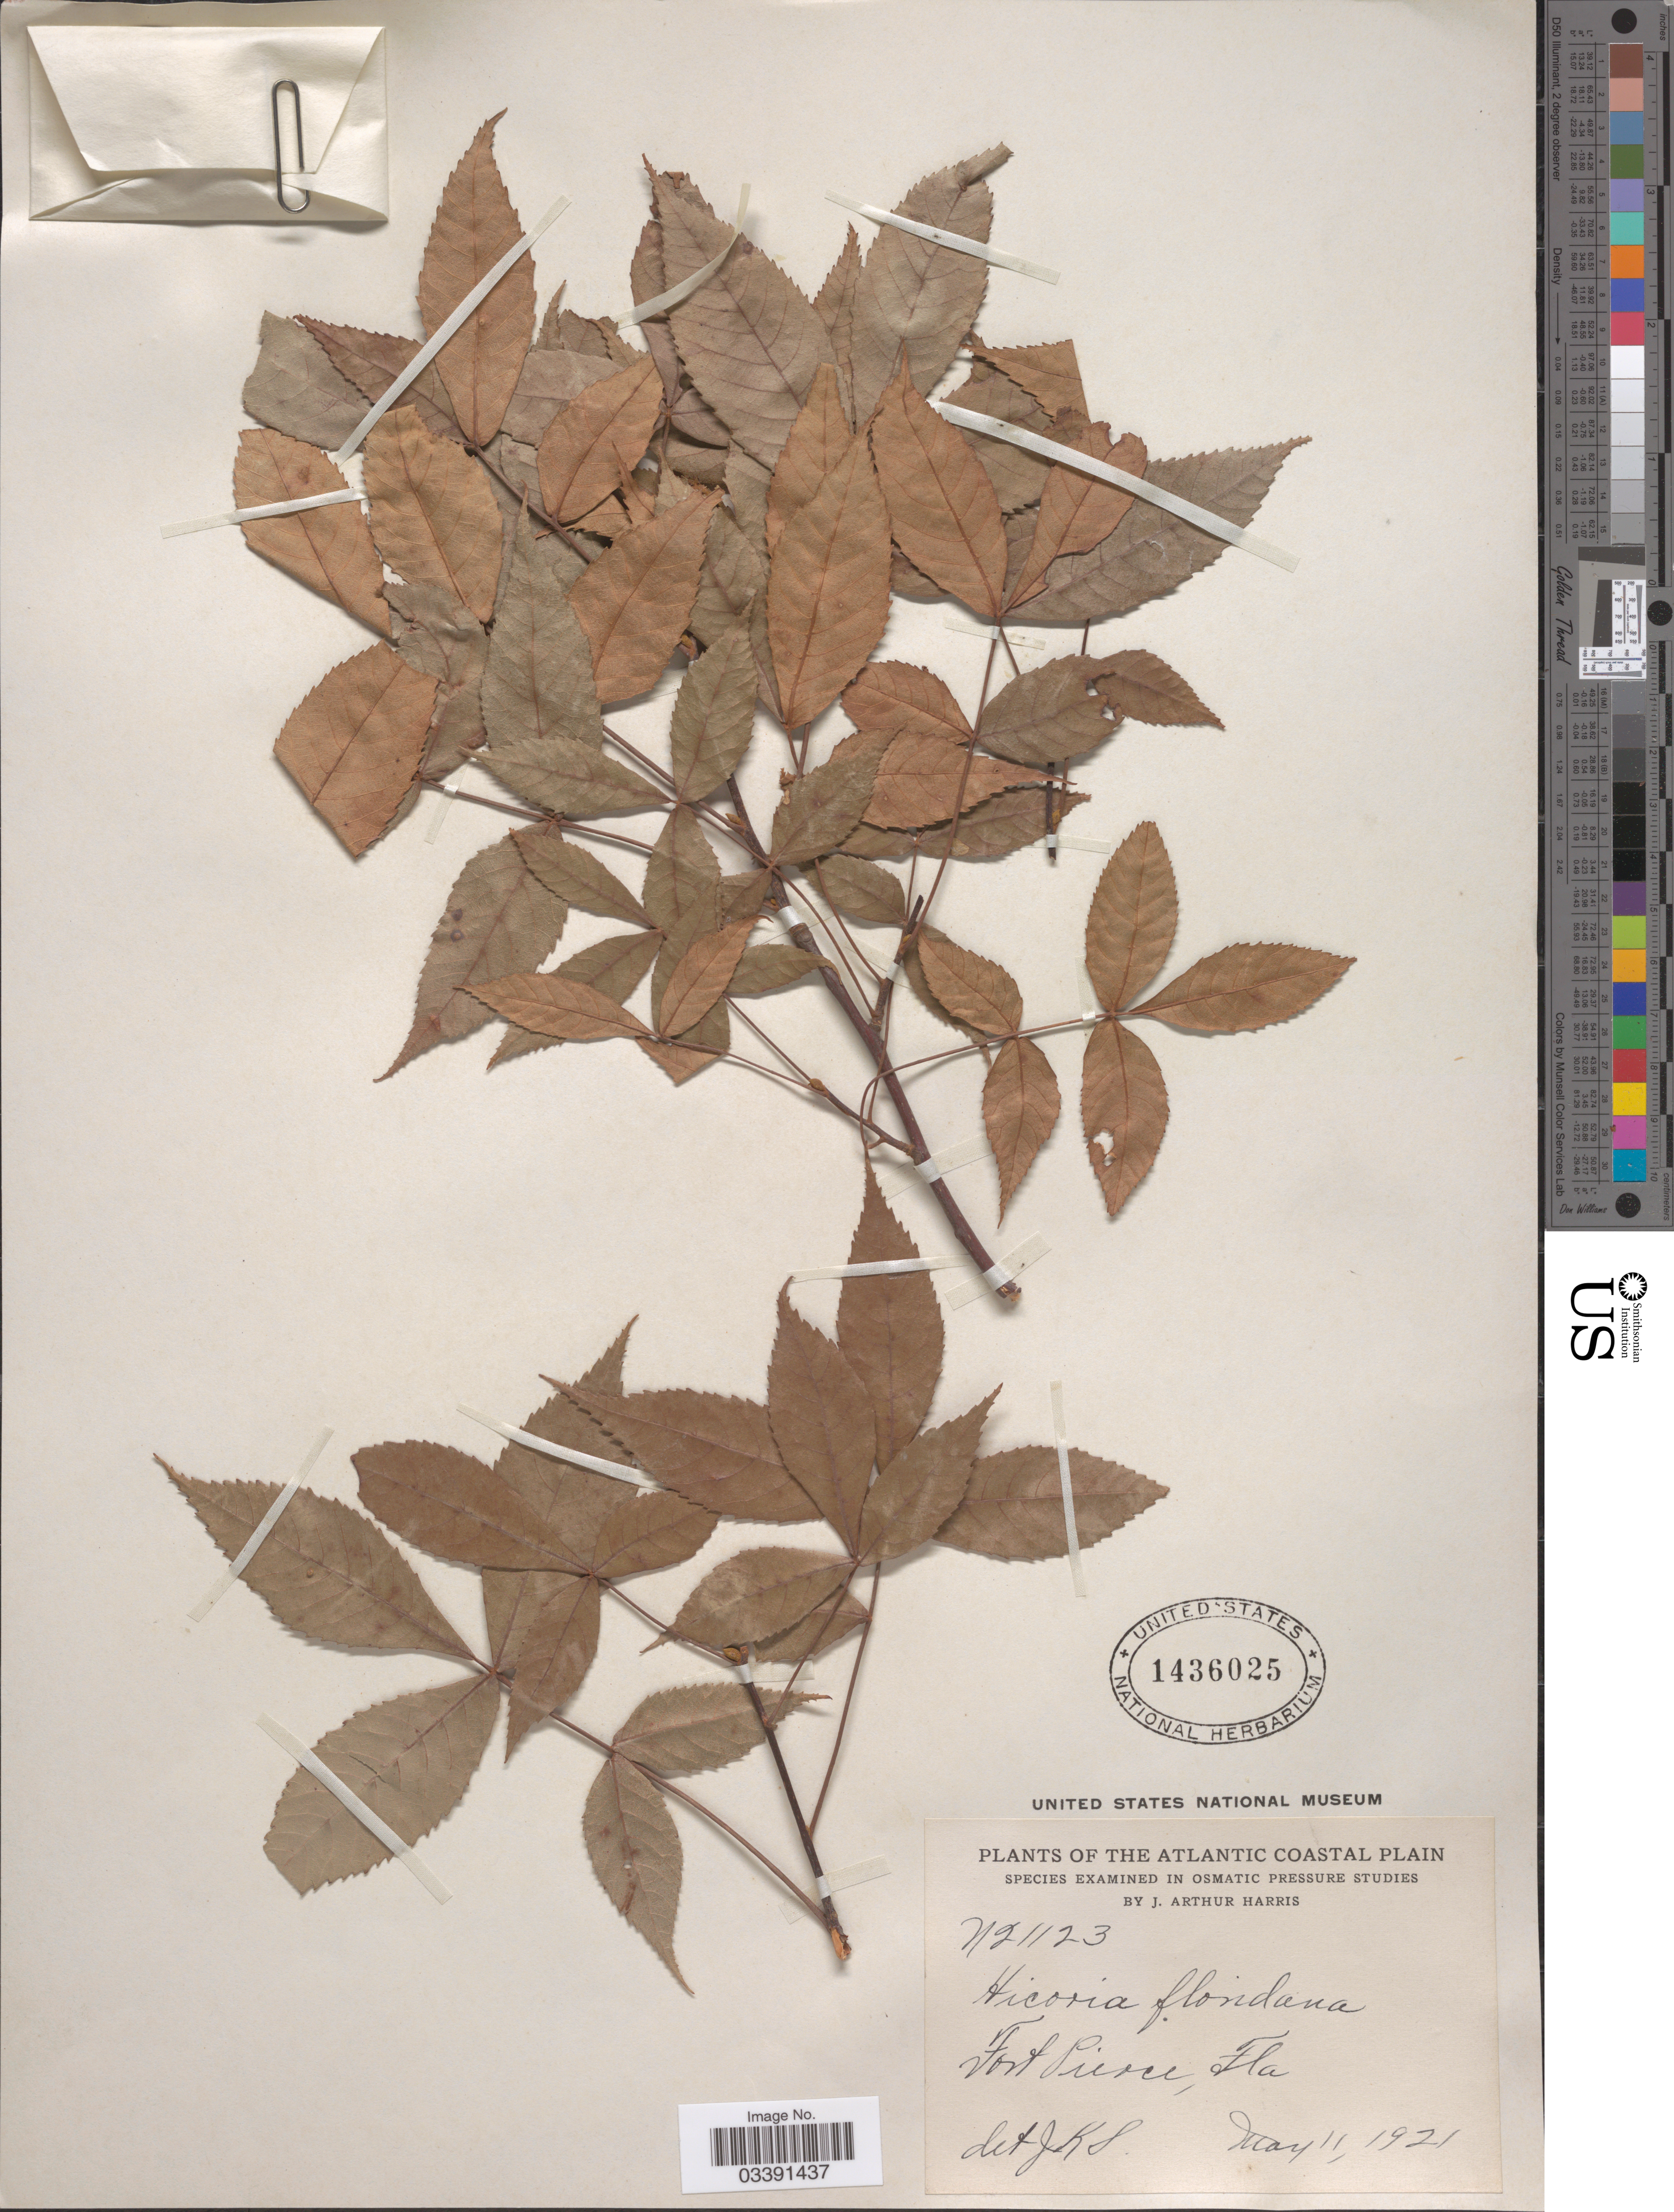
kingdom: Plantae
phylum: Tracheophyta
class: Magnoliopsida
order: Fagales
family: Juglandaceae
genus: Carya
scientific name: Carya floridana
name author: Sarg.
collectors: J. A. Harris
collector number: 21123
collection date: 1921-05-11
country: United States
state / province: Florida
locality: The Atlantic Coastal Plain. Fort Pierce.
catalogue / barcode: US 1436025